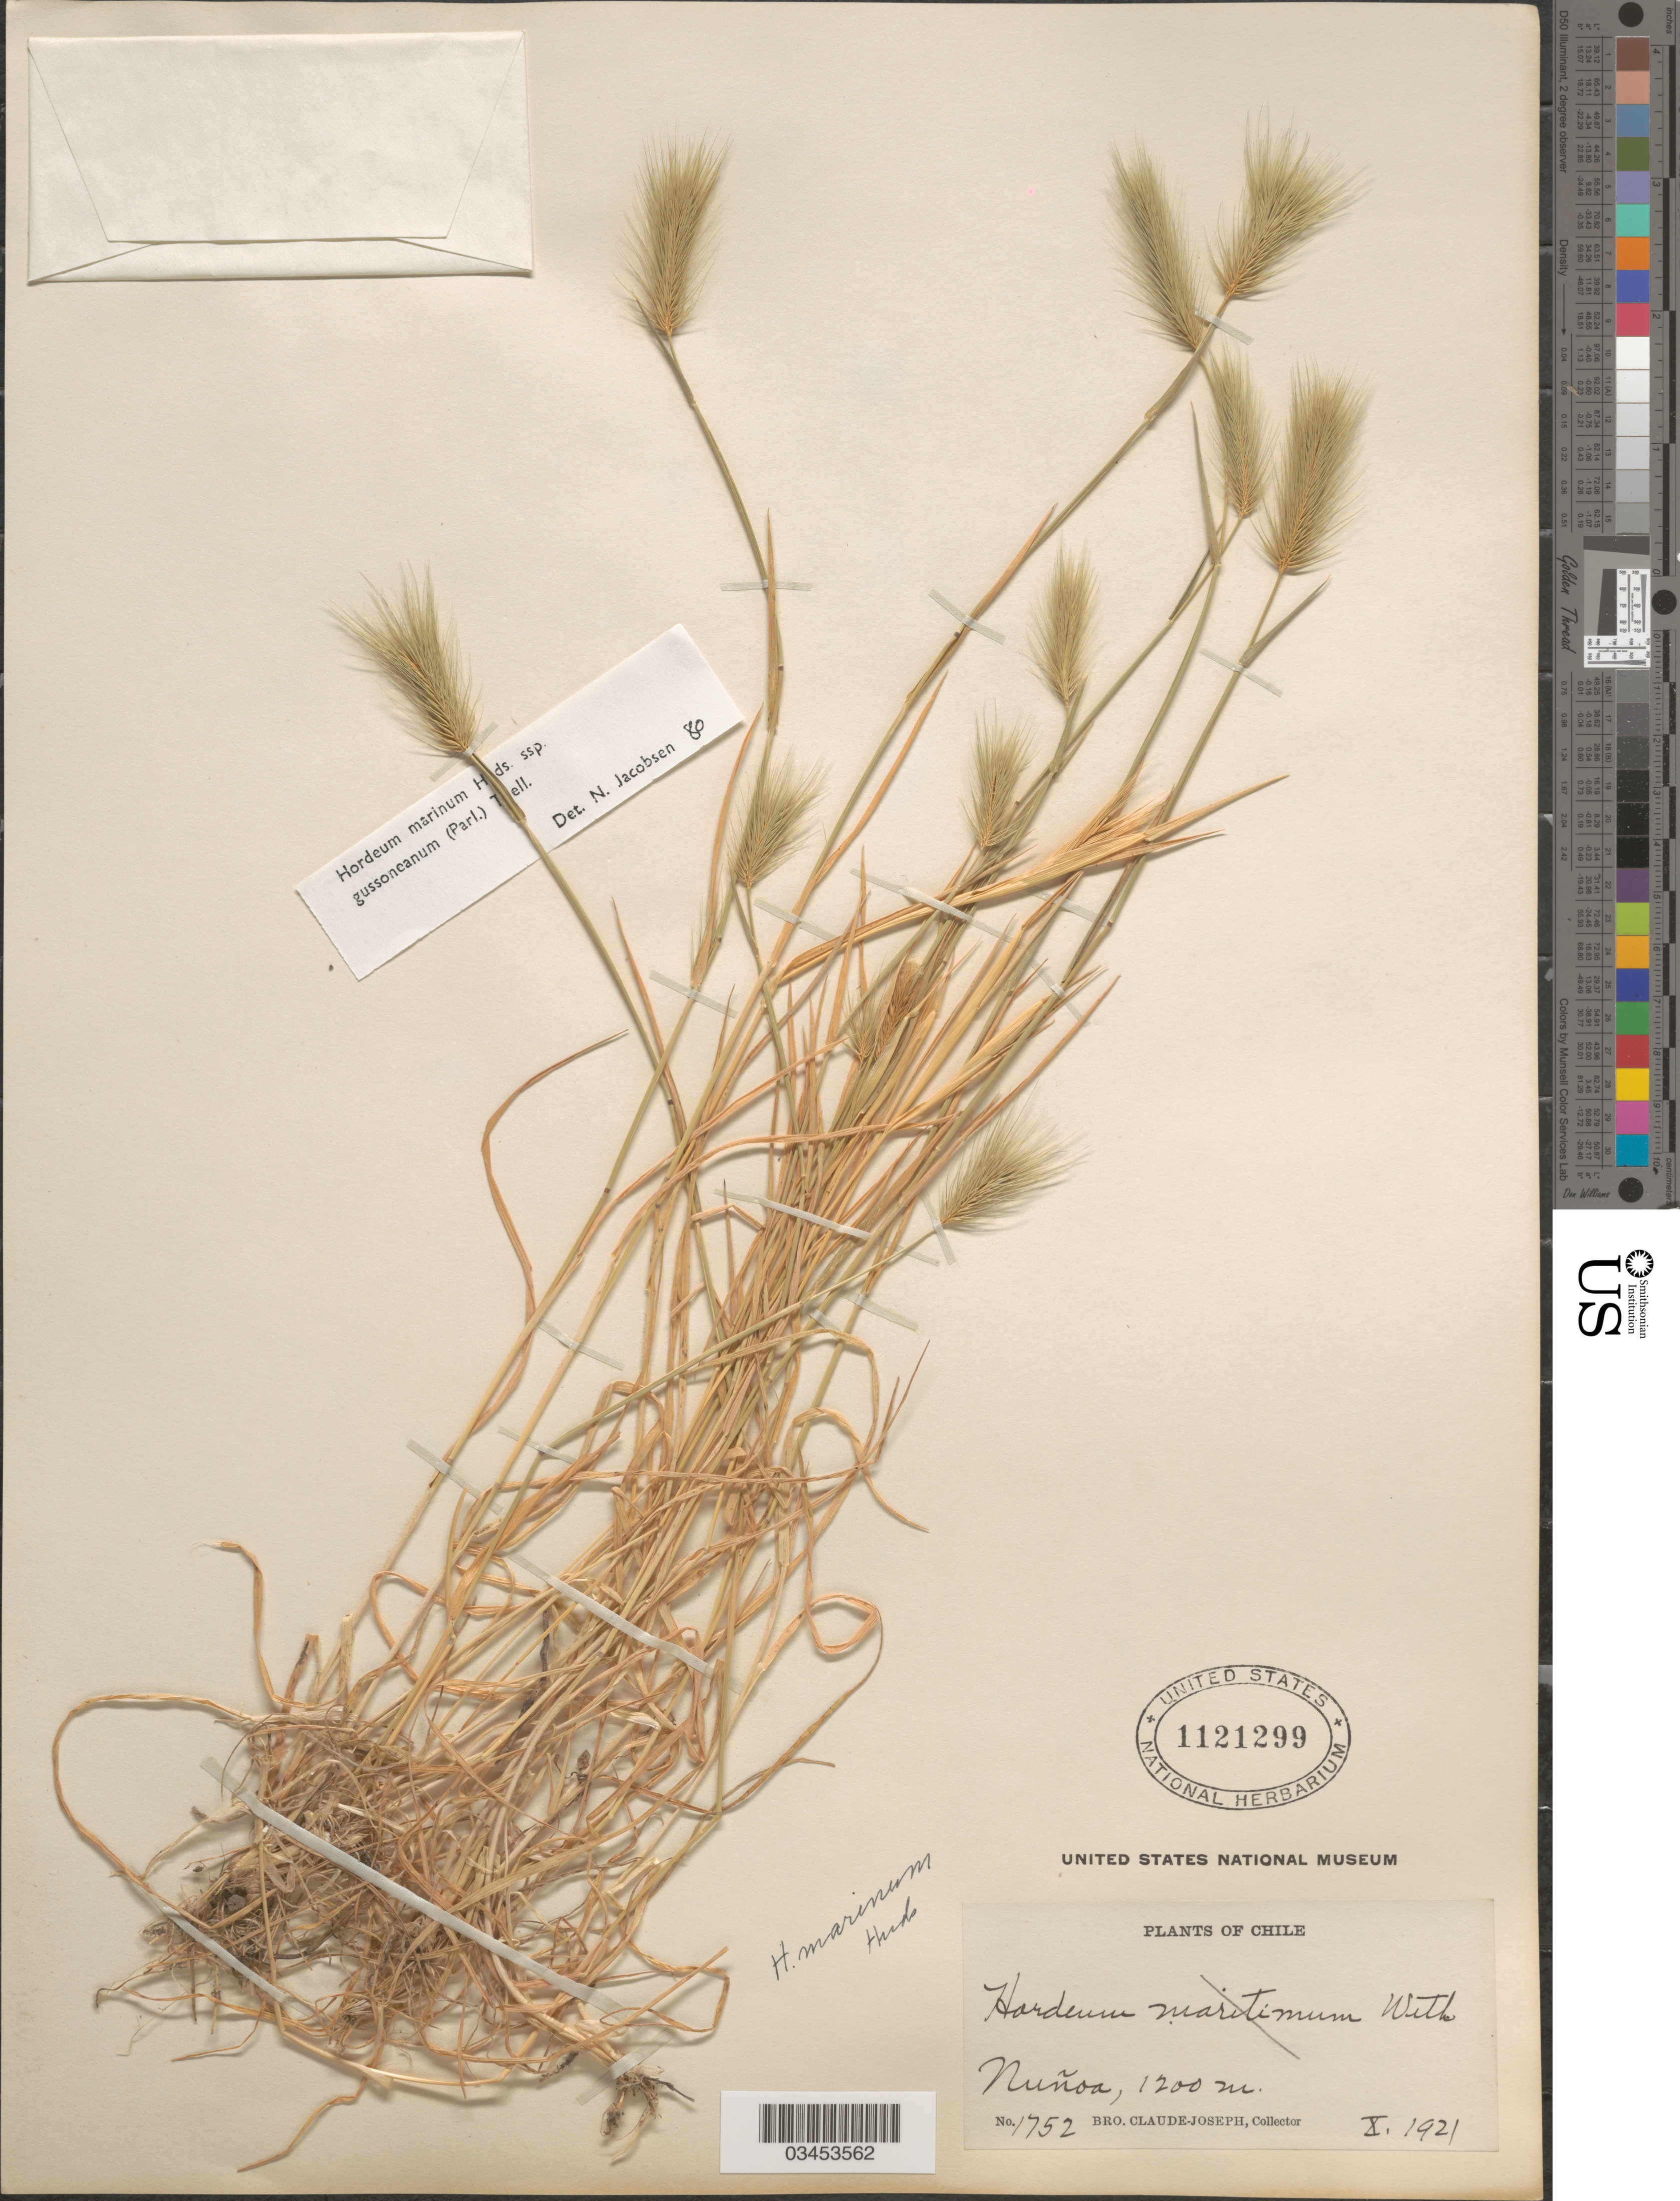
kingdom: Plantae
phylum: Tracheophyta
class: Liliopsida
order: Poales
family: Poaceae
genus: Hordeum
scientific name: Hordeum marinum subsp. gussoneanum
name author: (Parl.) Thell.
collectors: Bro. Claude-Joseph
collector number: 1752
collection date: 1921-10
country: Chile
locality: Nuñoa.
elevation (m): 1200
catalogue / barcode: US 1121299